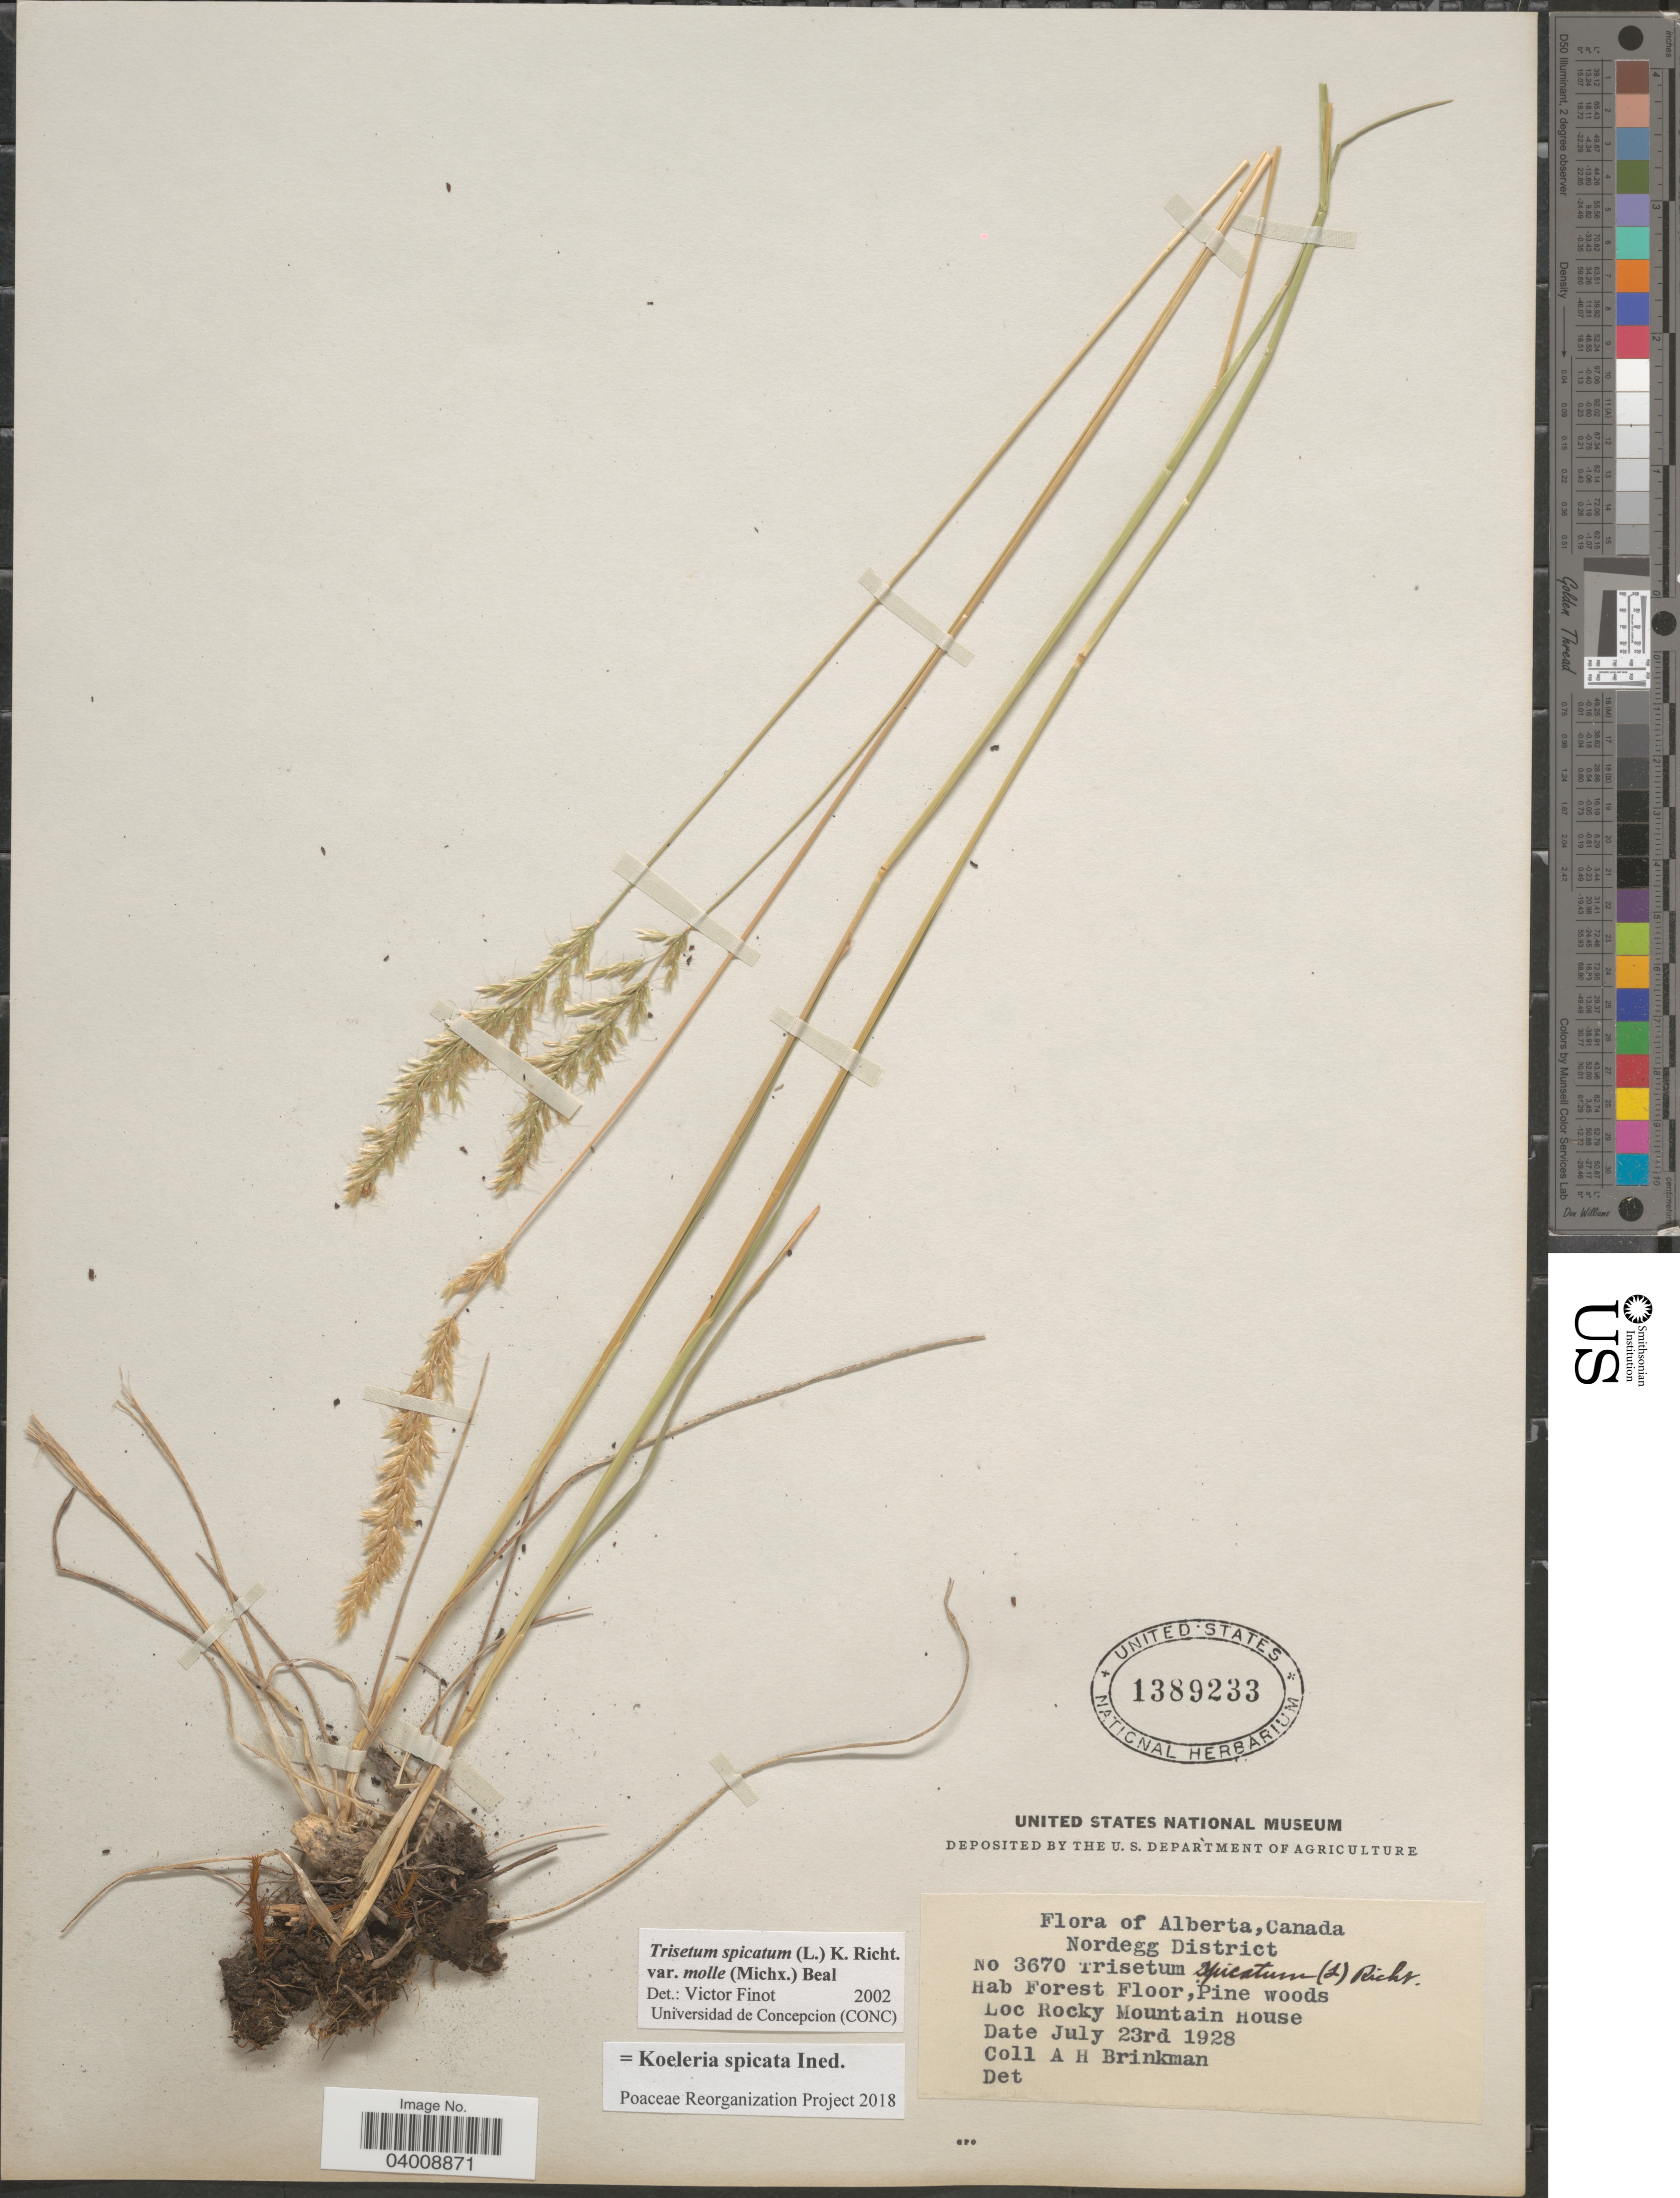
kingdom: Plantae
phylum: Tracheophyta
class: Liliopsida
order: Poales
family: Poaceae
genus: Koeleria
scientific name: Koeleria spicata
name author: (L.) Barberá et al.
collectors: A. Brinkman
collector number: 3670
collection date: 1928-07-23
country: Canada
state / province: Alberta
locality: Nordegg District. Rocky Mountain House.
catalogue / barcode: US 1389233